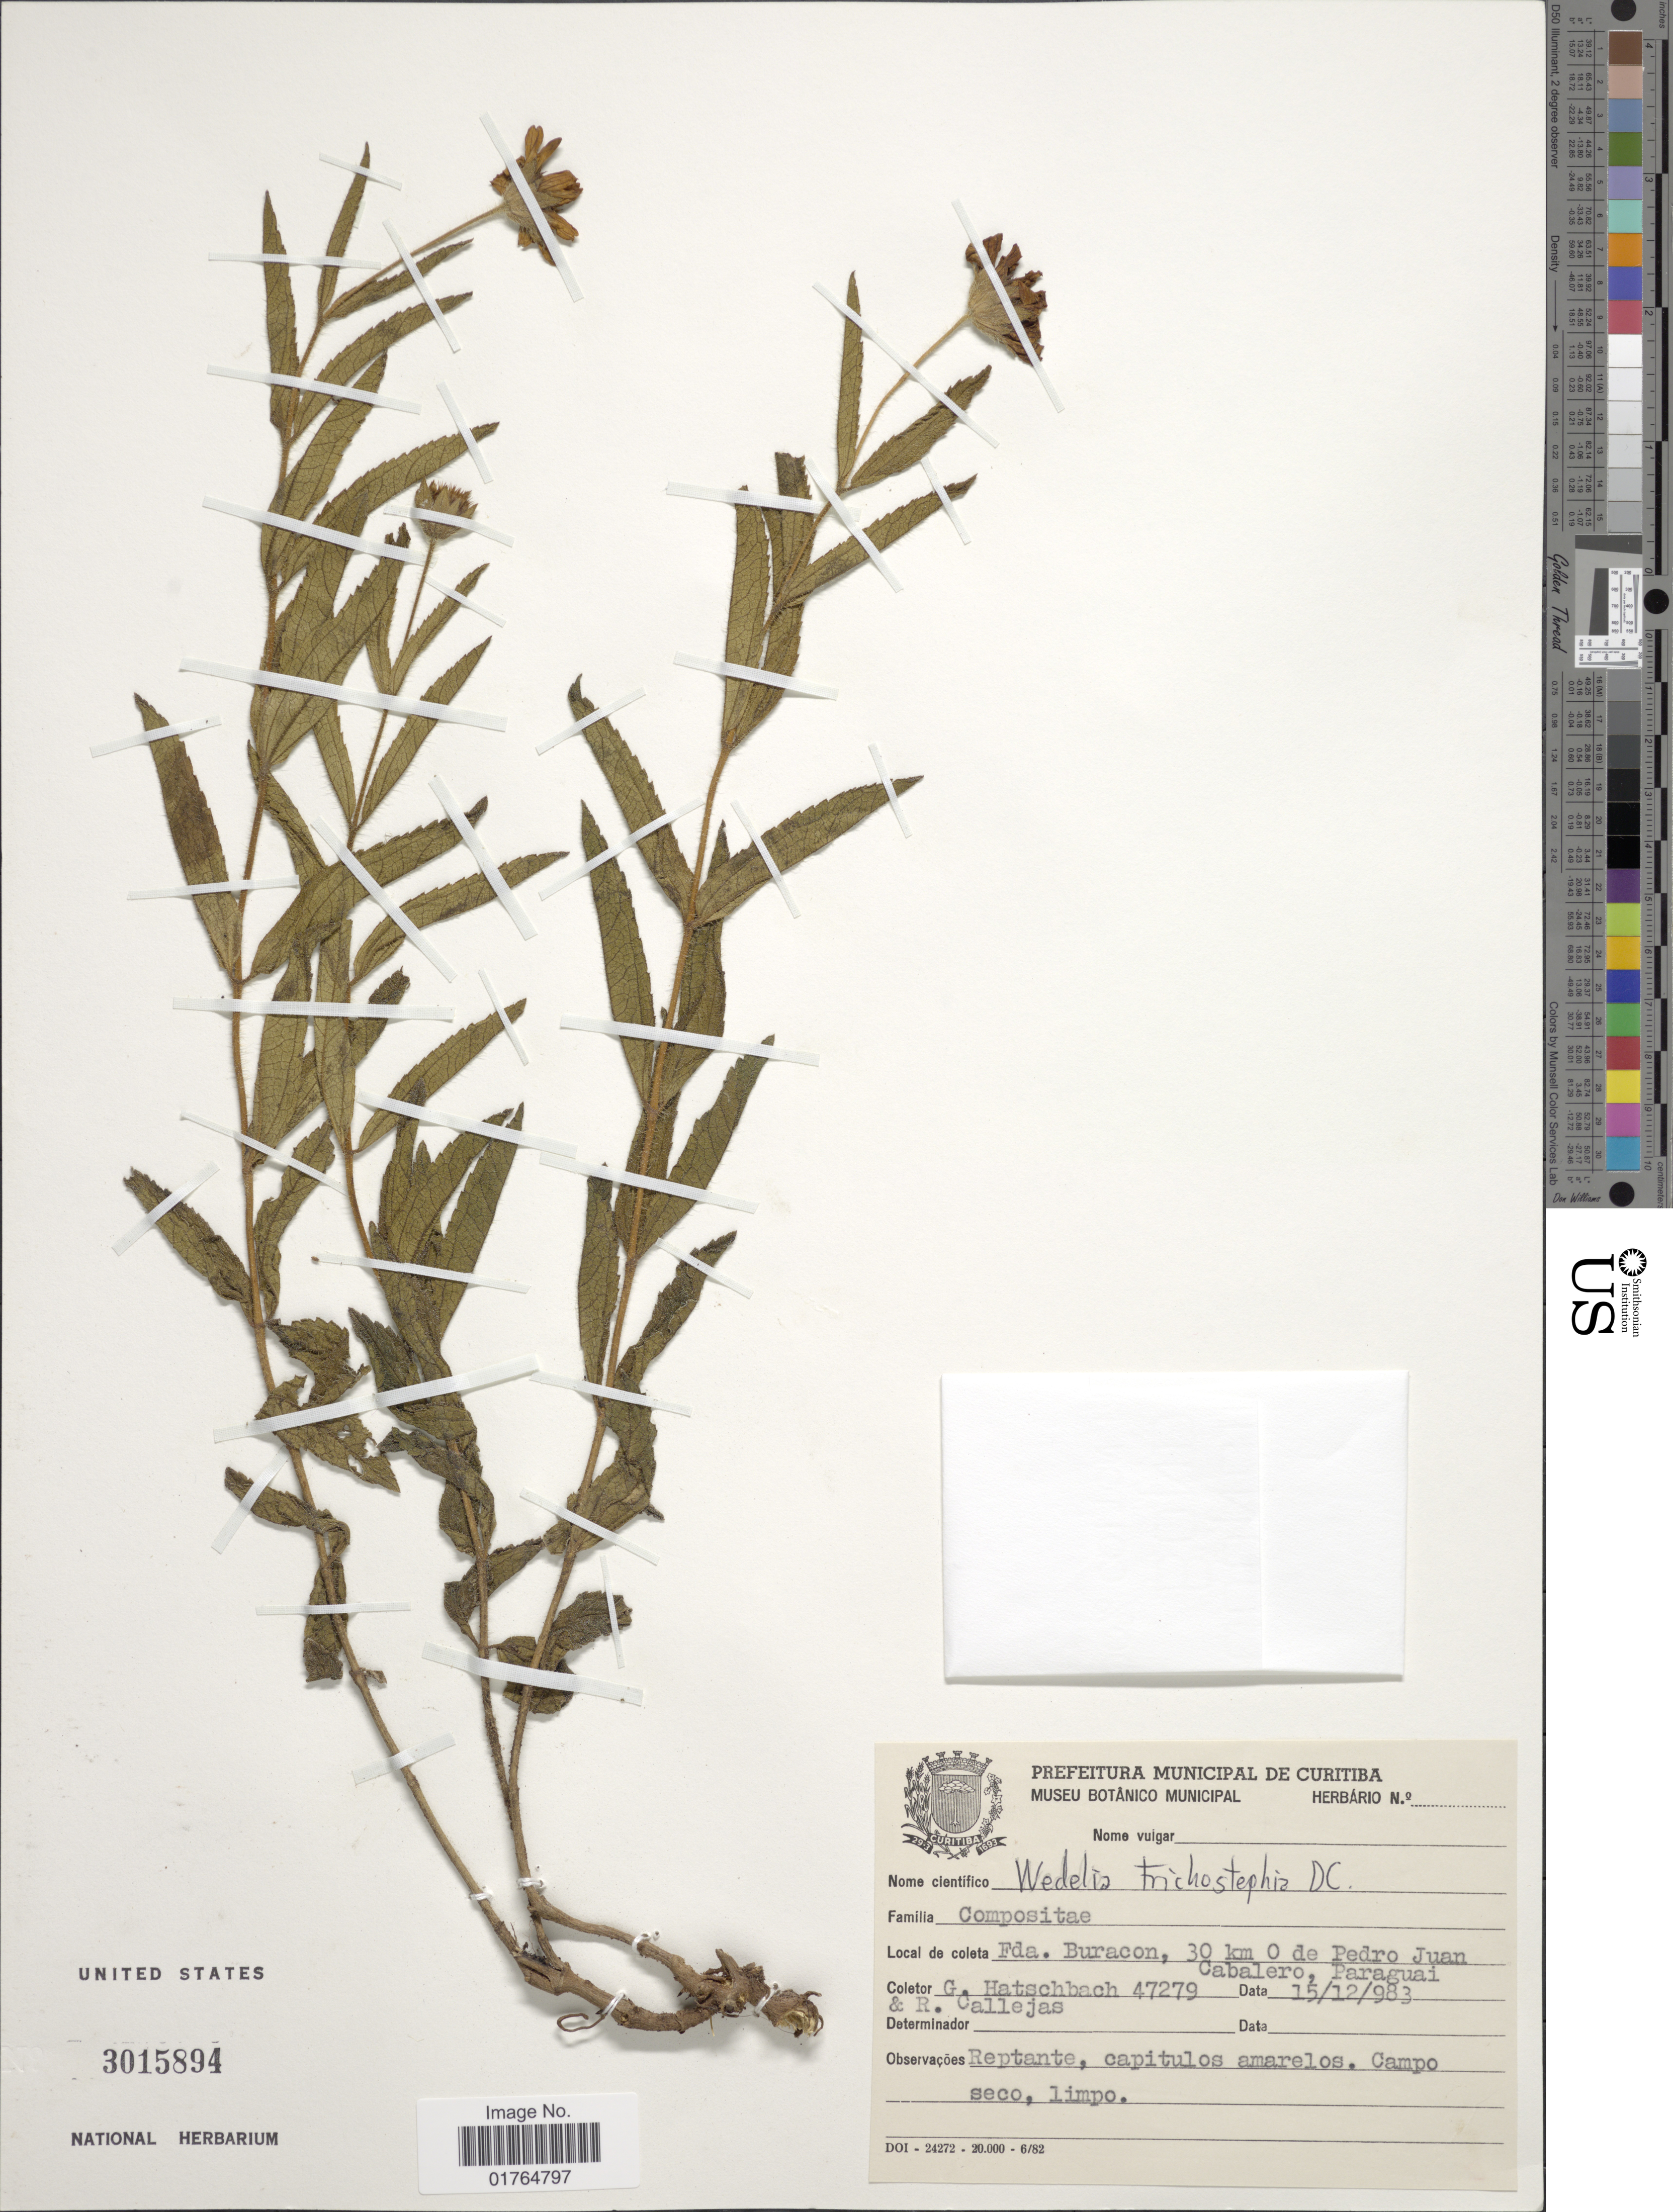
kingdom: Plantae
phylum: Tracheophyta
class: Magnoliopsida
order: Asterales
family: Asteraceae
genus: Wedelia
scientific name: Wedelia trichostephia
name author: DC.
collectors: G. Hatschbach & R. Callejas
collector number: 47279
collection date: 1983-12-15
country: Paraguay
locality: Fda. Buracon, 30 km O de Pedro Juan Cabalero, Paraguai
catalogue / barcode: US 3015894